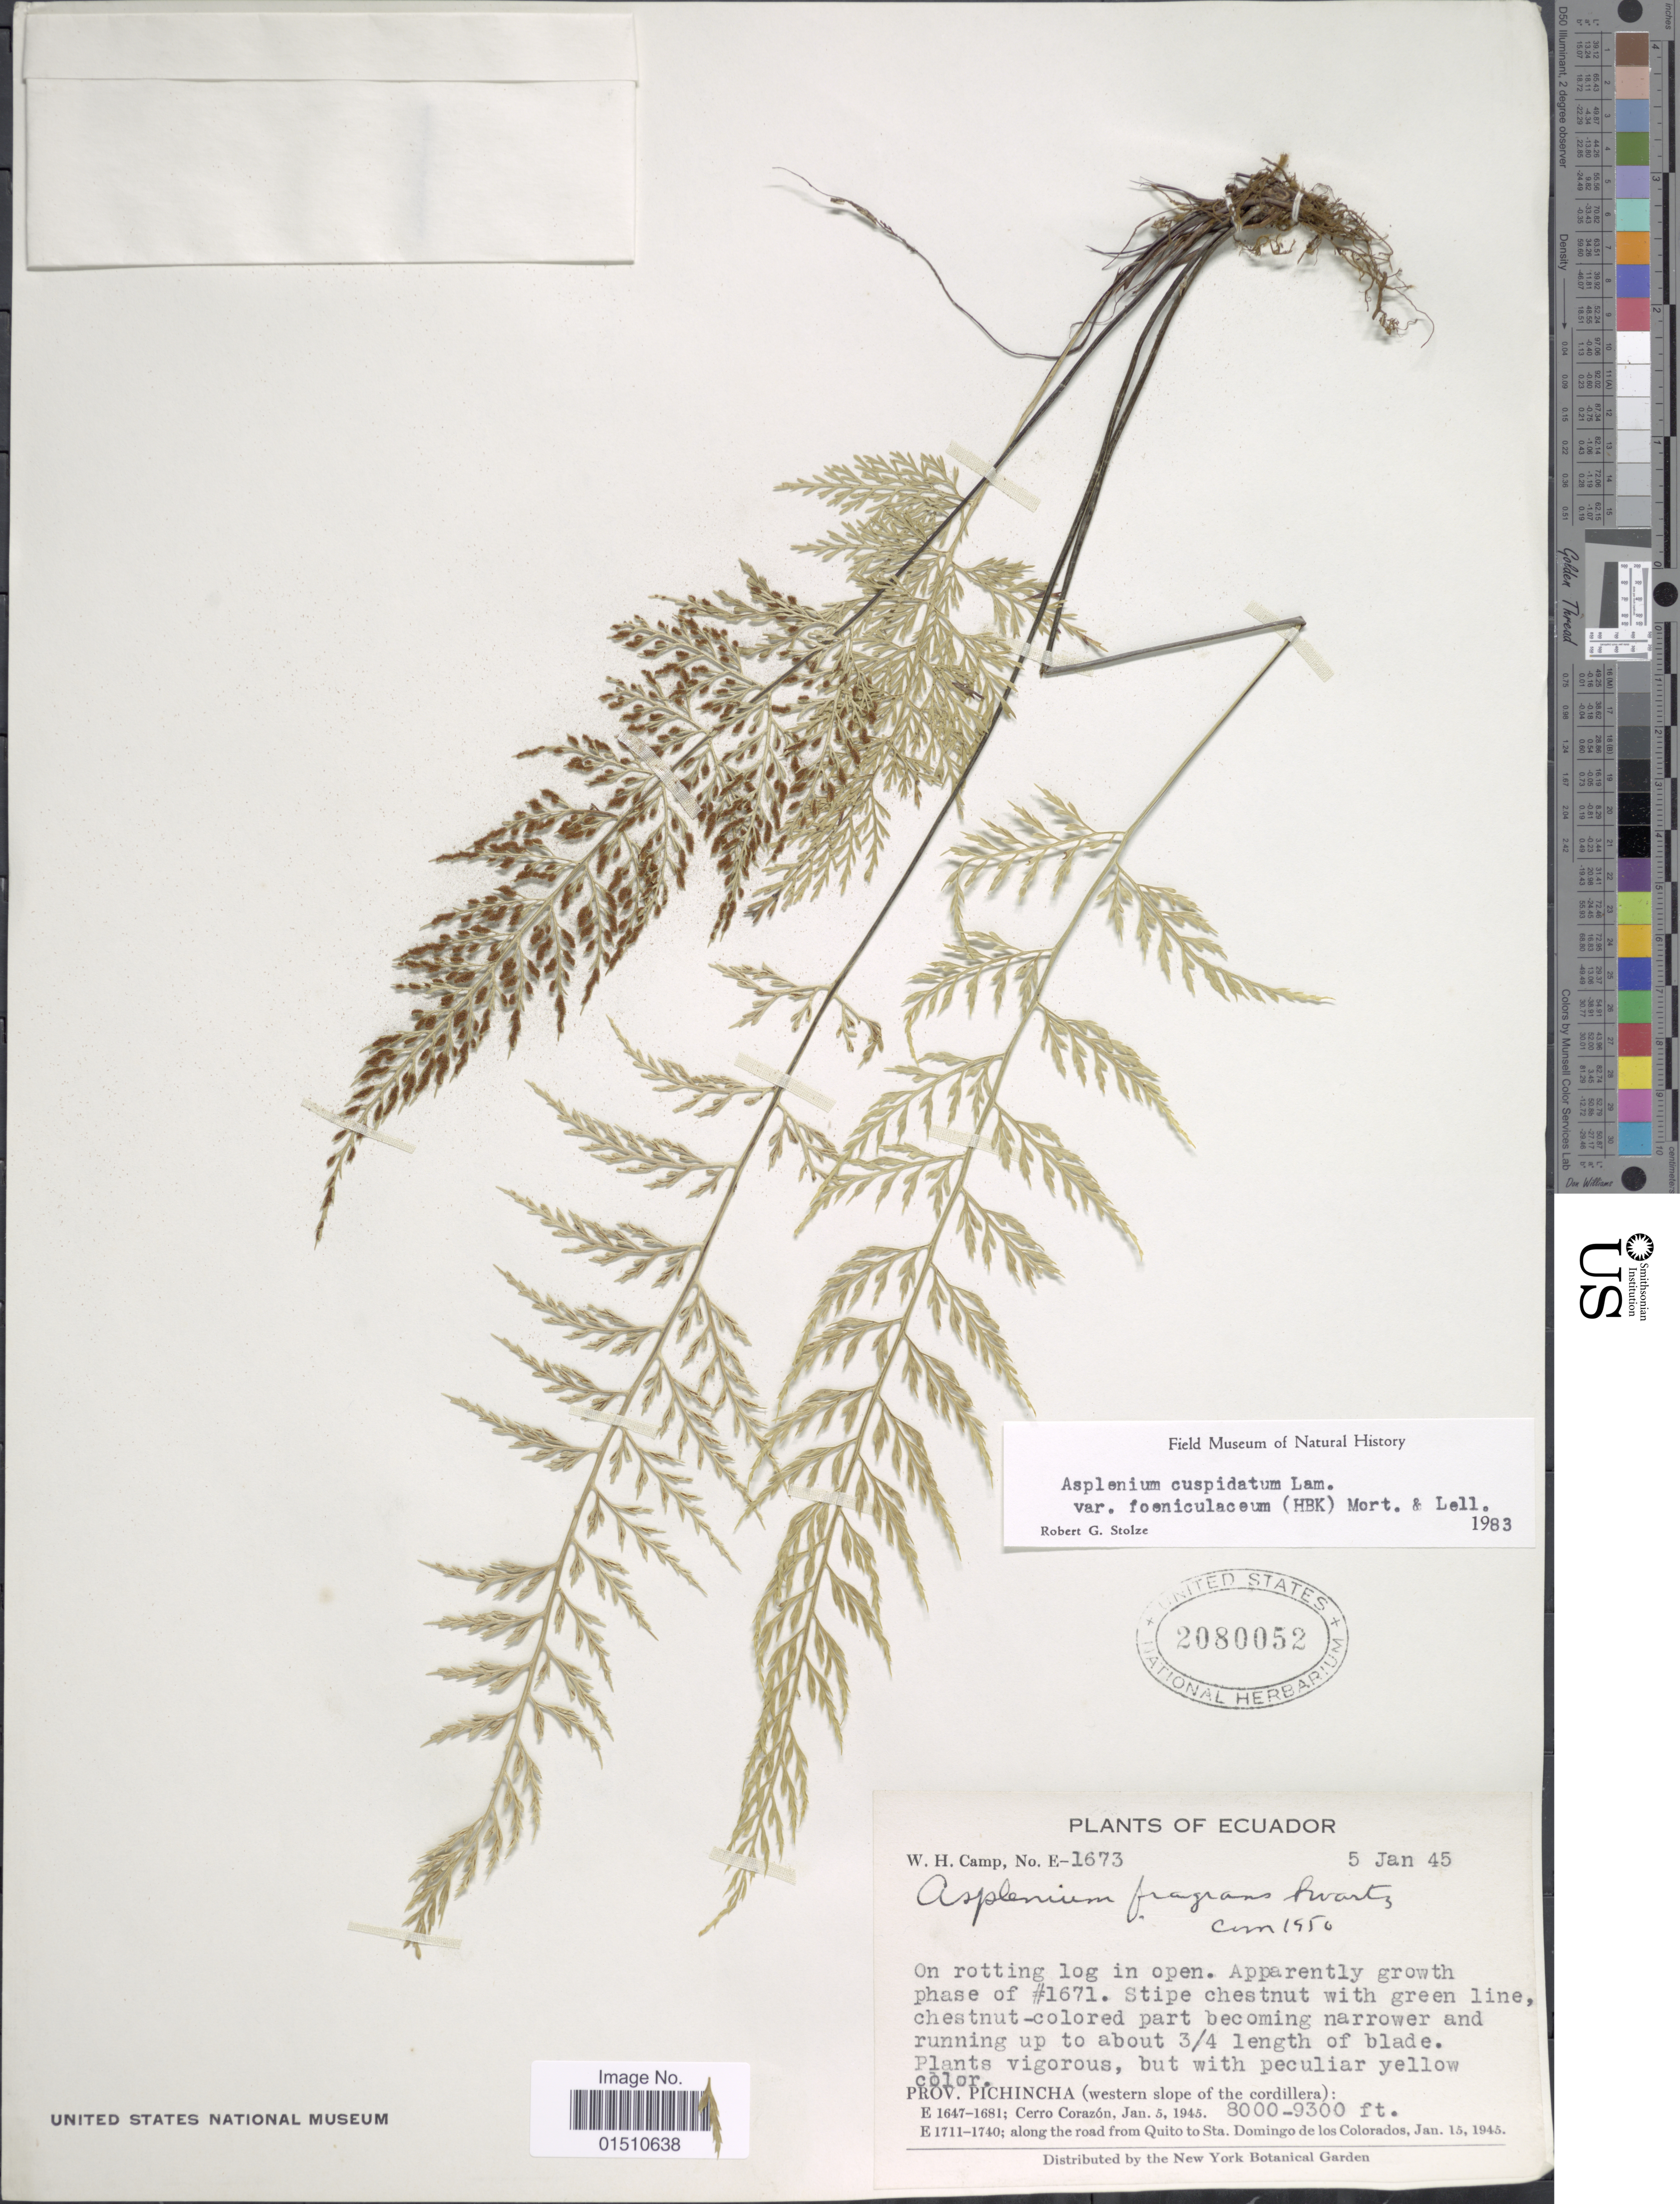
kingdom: Plantae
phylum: Tracheophyta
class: Polypodiopsida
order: Polypodiales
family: Aspleniaceae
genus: Asplenium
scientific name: Asplenium cuspidatum var. foeniculaceum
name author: (Kunth) C.V. Morton & Lellinger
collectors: W. H. Camp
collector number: E-1673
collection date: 1945-01-05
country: Ecuador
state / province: Pichincha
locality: Ecuador, Prov. Pichincha (Western slope of the cordillera). Cerro Corazón.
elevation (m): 2438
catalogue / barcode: US 2080052